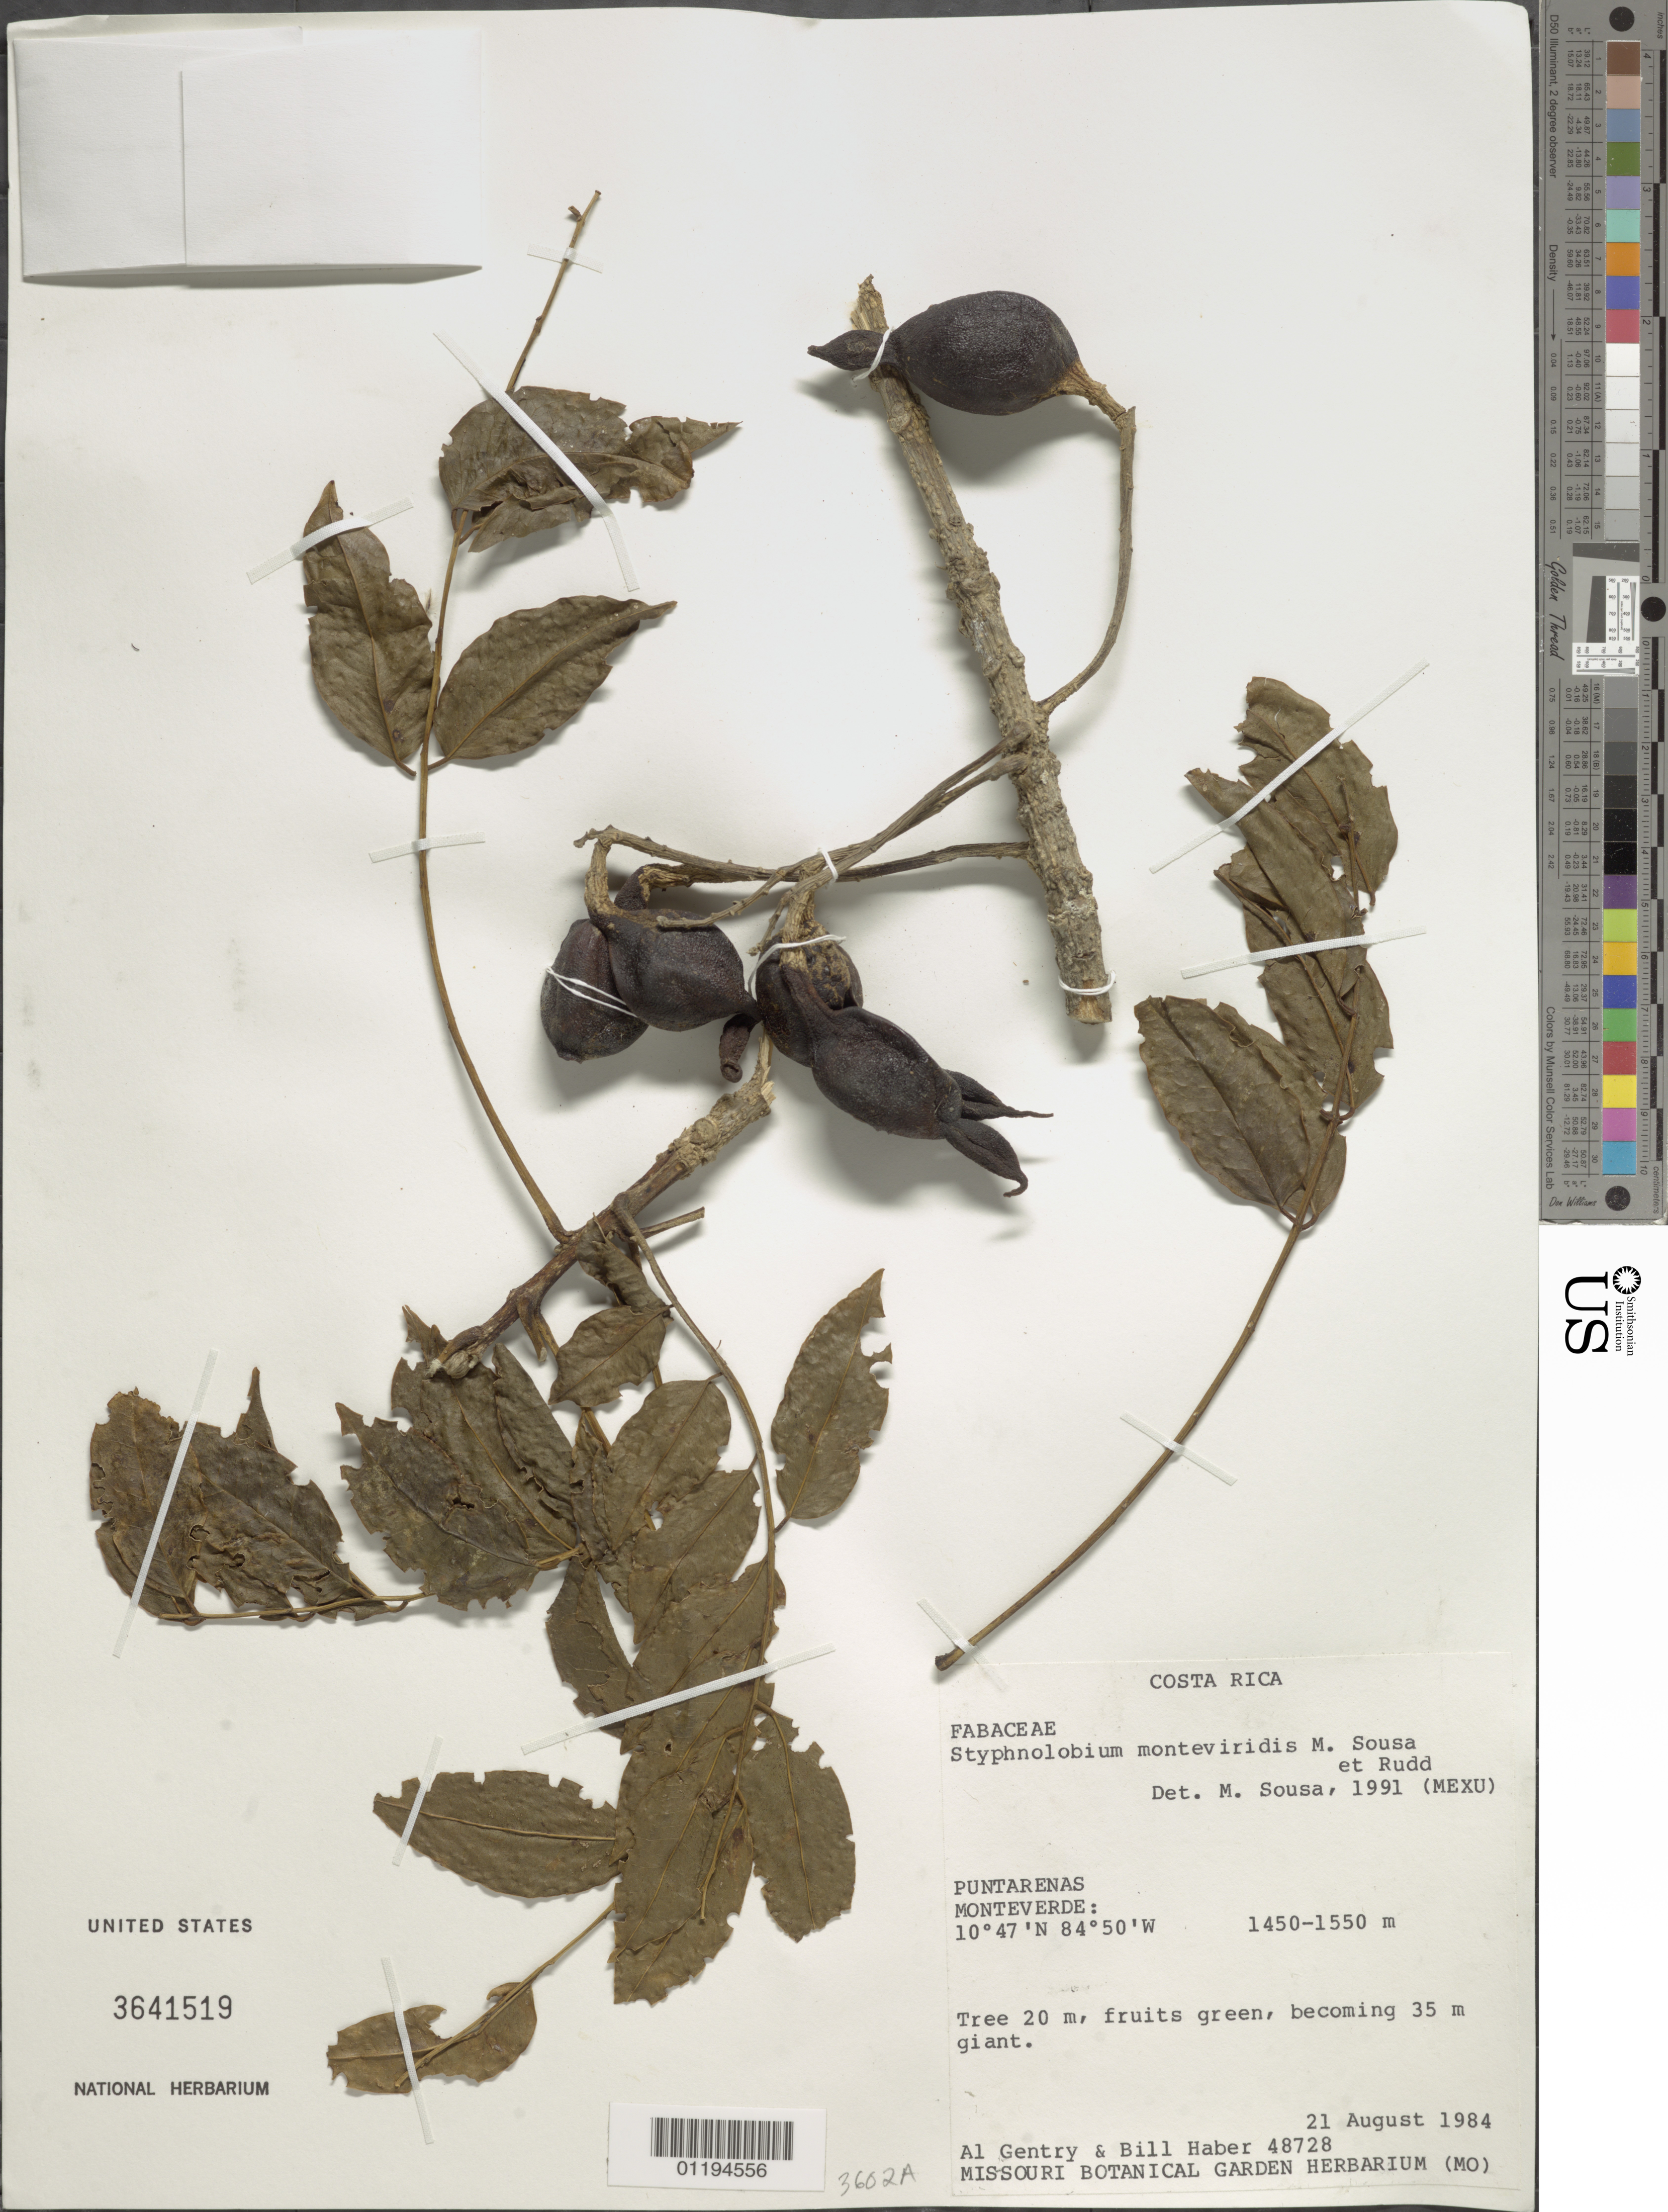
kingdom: Plantae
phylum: Tracheophyta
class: Magnoliopsida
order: Fabales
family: Fabaceae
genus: Styphnolobium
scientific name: Styphnolobium monteviridis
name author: M. Sousa & Rudd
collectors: A. H. Gentry & B. Haber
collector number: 48728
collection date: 1984-08-21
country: Costa Rica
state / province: Puntarenas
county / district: Monteverde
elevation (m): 1450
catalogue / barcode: US 3641519